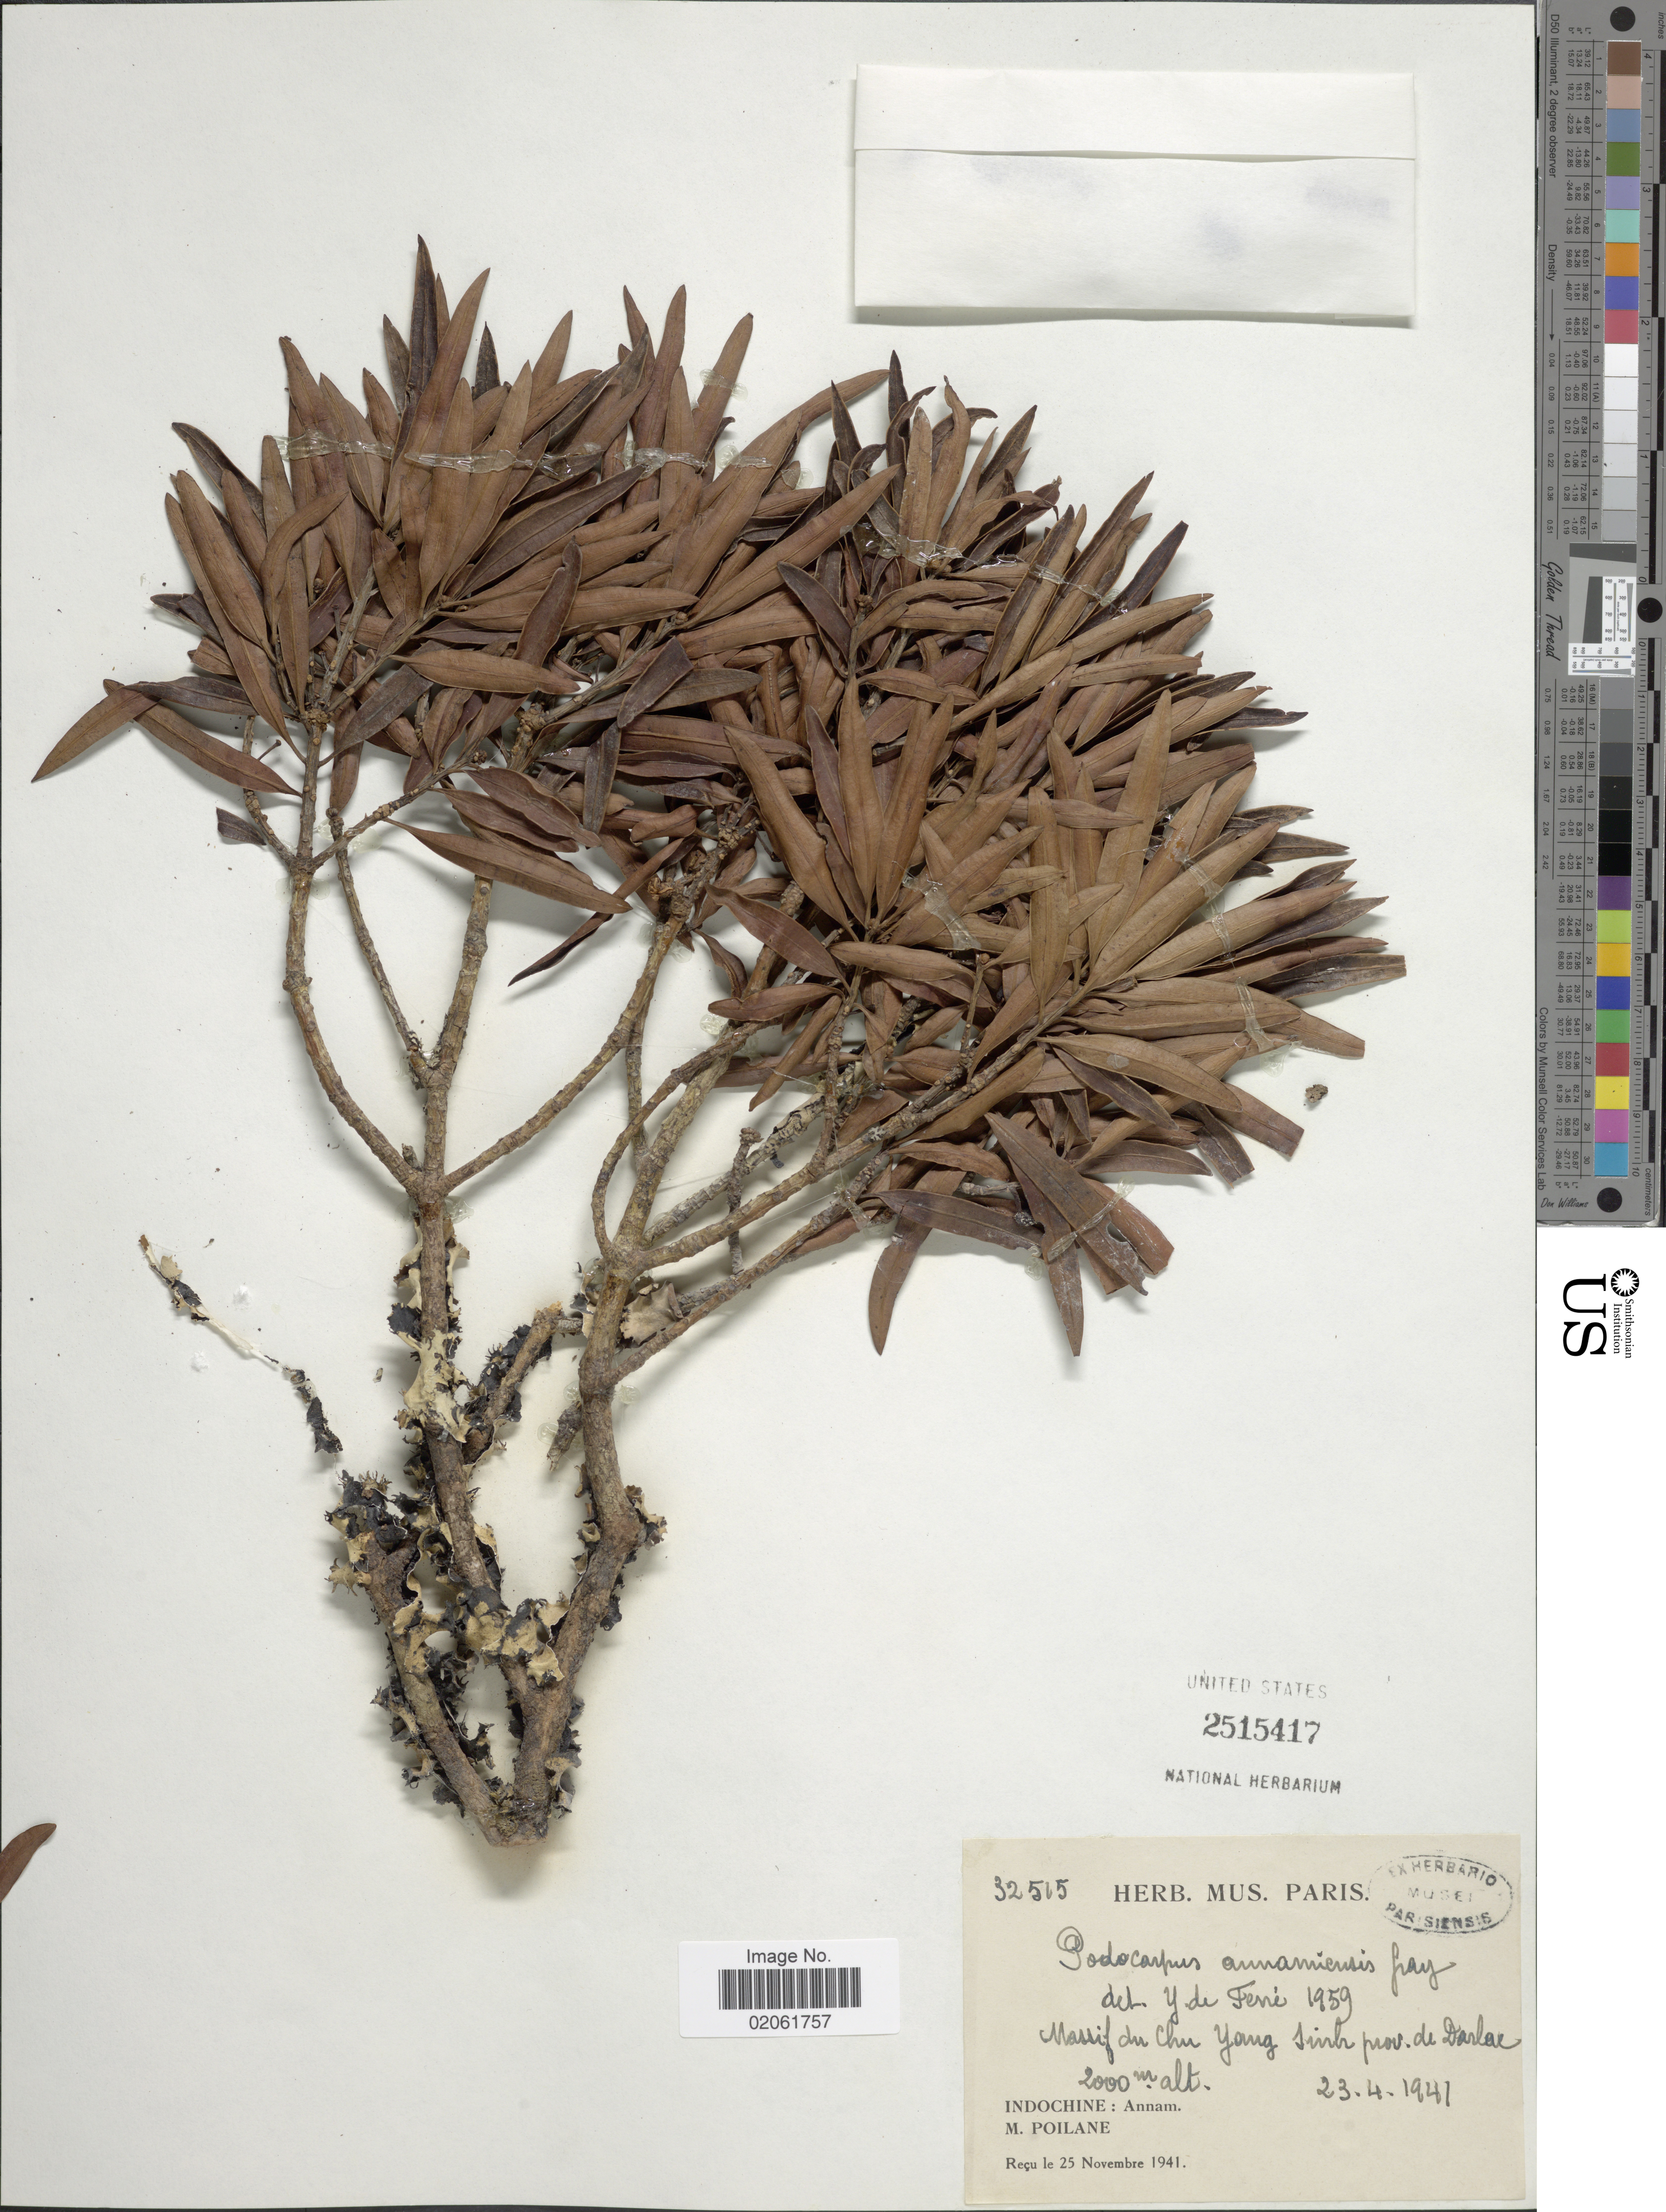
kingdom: Plantae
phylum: Tracheophyta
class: Pinopsida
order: Pinales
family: Podocarpaceae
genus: Podocarpus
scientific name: Podocarpus annamiensis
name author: N.E. Gray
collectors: M. Poilane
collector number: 32515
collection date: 1941-04-23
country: Vietnam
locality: Massif du Chu Yang sinh rov. de Darlae, IndoChine [interpreted]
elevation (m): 2000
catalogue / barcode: US 2515417